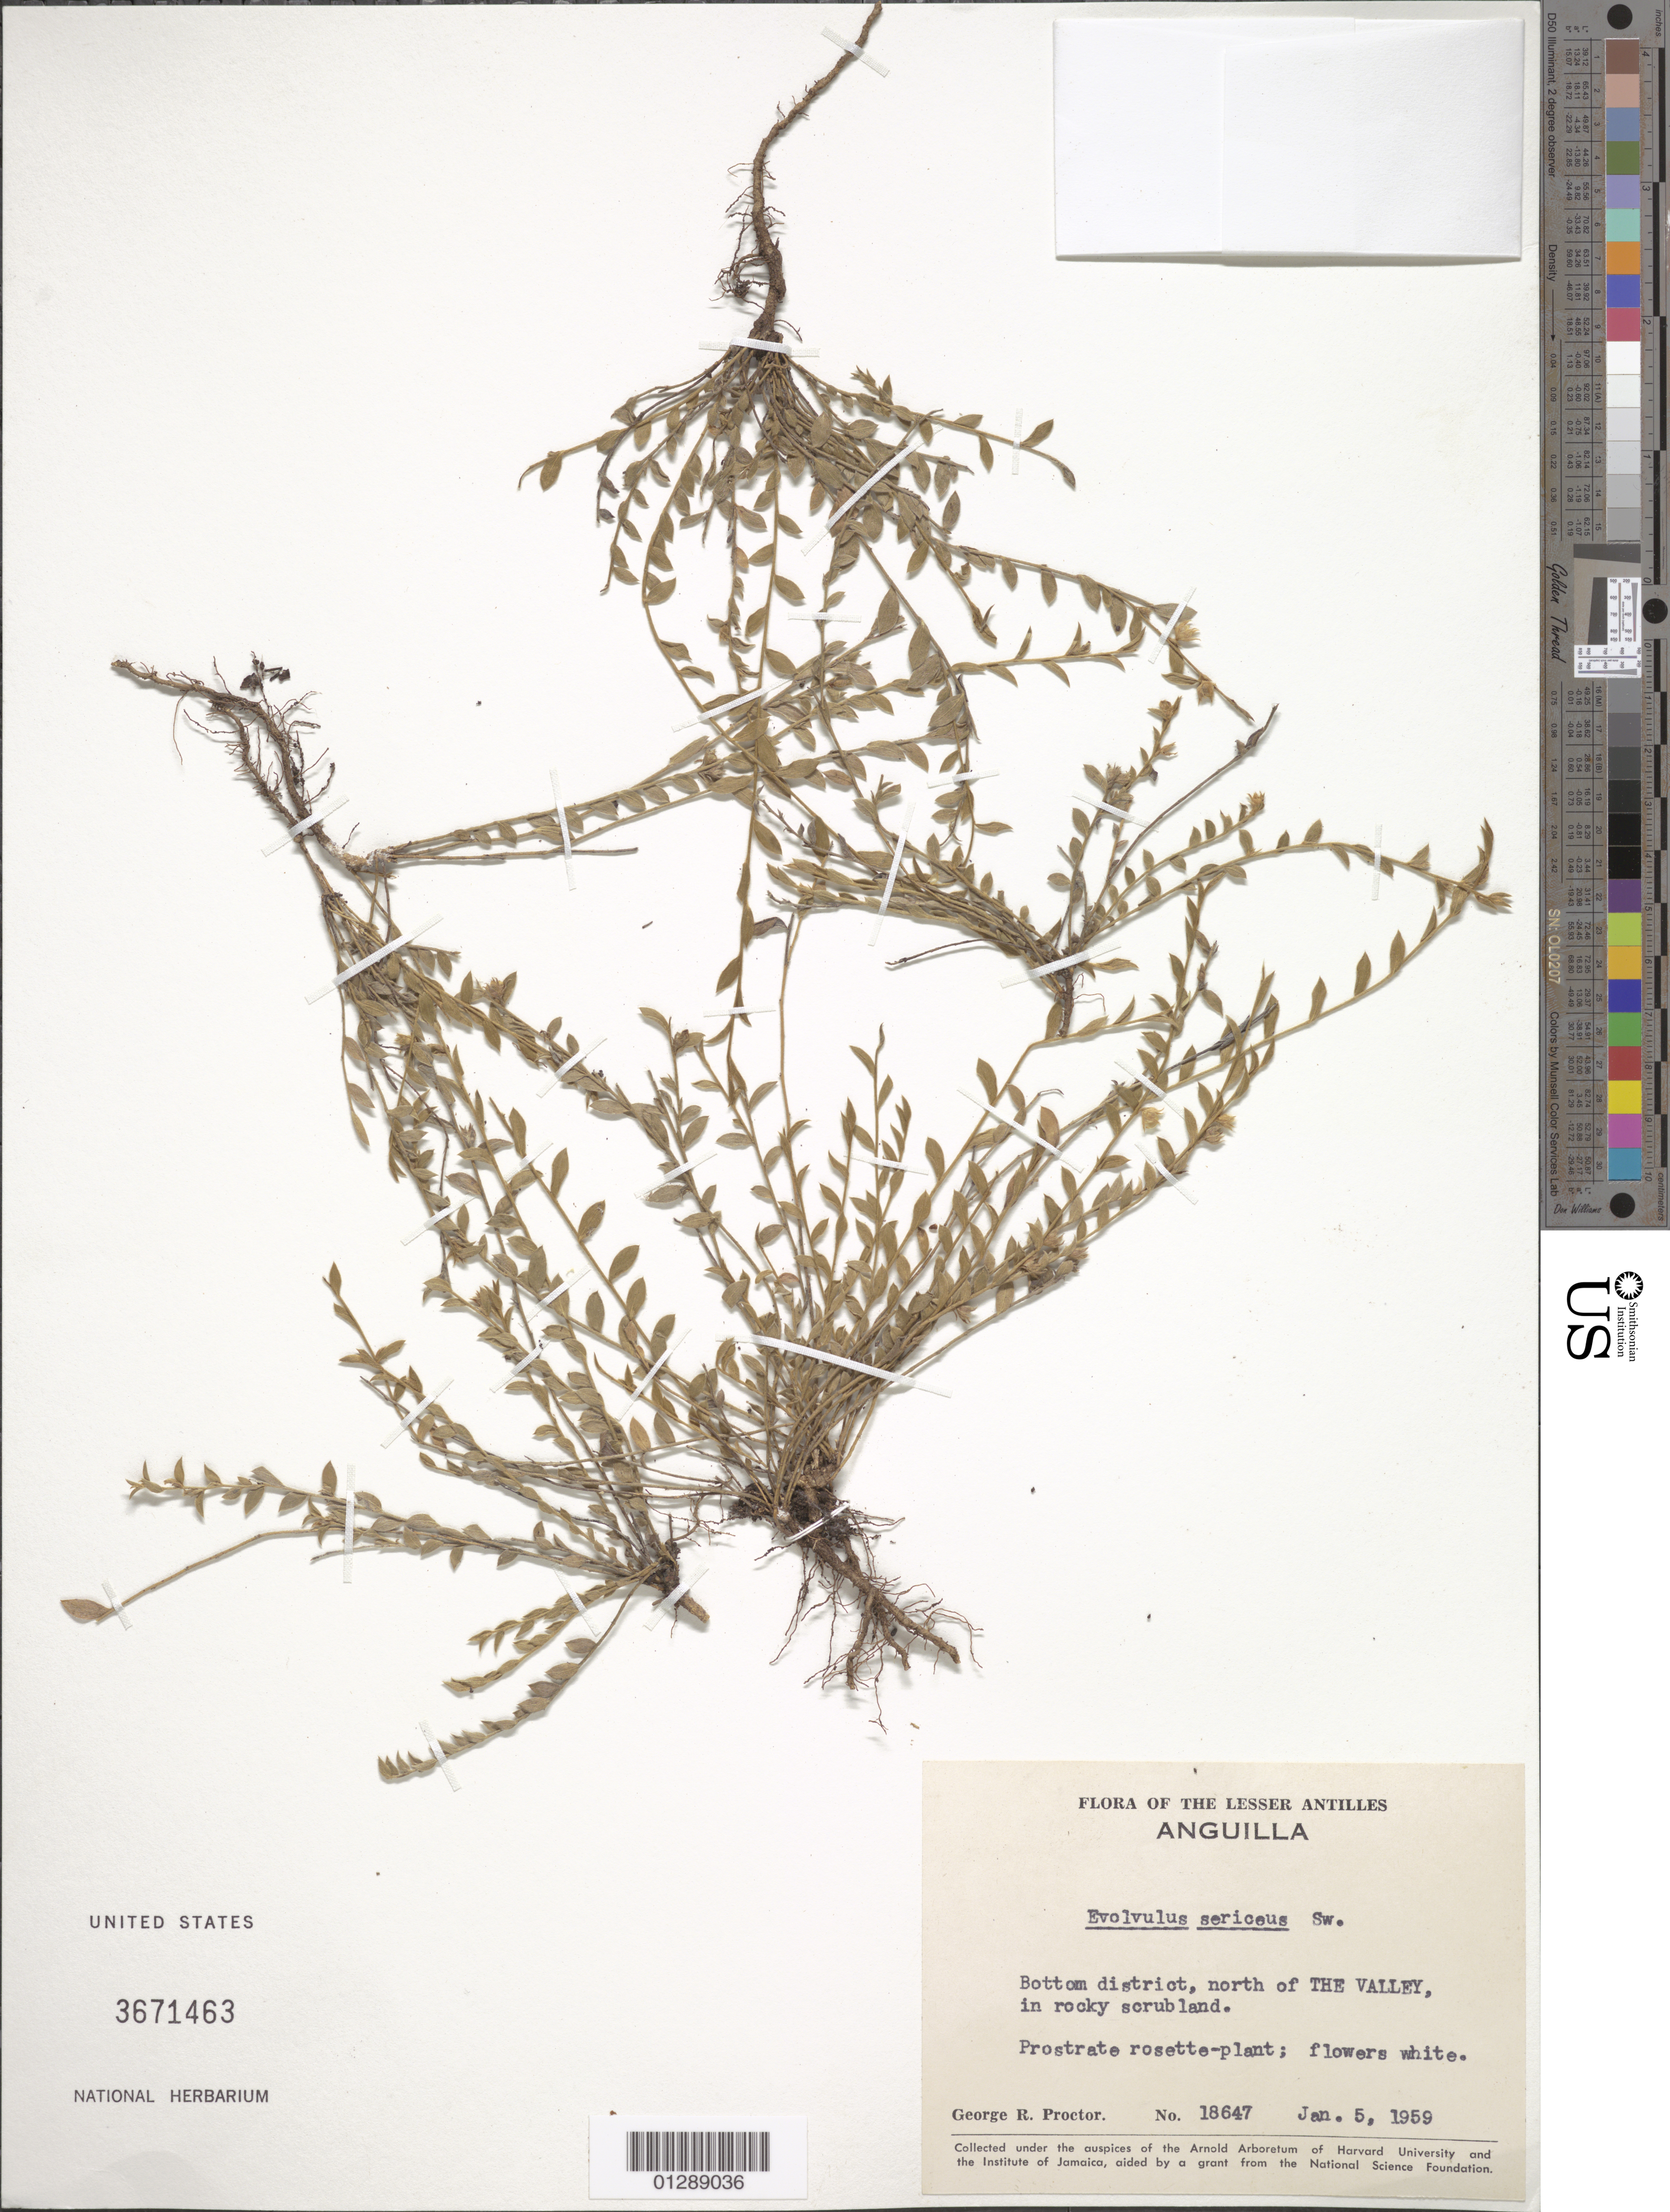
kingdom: Plantae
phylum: Tracheophyta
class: Magnoliopsida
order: Solanales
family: Convolvulaceae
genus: Evolvulus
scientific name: Evolvulus sericeus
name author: Sw.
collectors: G. R. Proctor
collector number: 18647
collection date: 1959-01-05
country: Anguilla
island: Anguilla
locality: Bottom District, N of The Valley.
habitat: In rocky scrubland.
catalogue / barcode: US 3671463